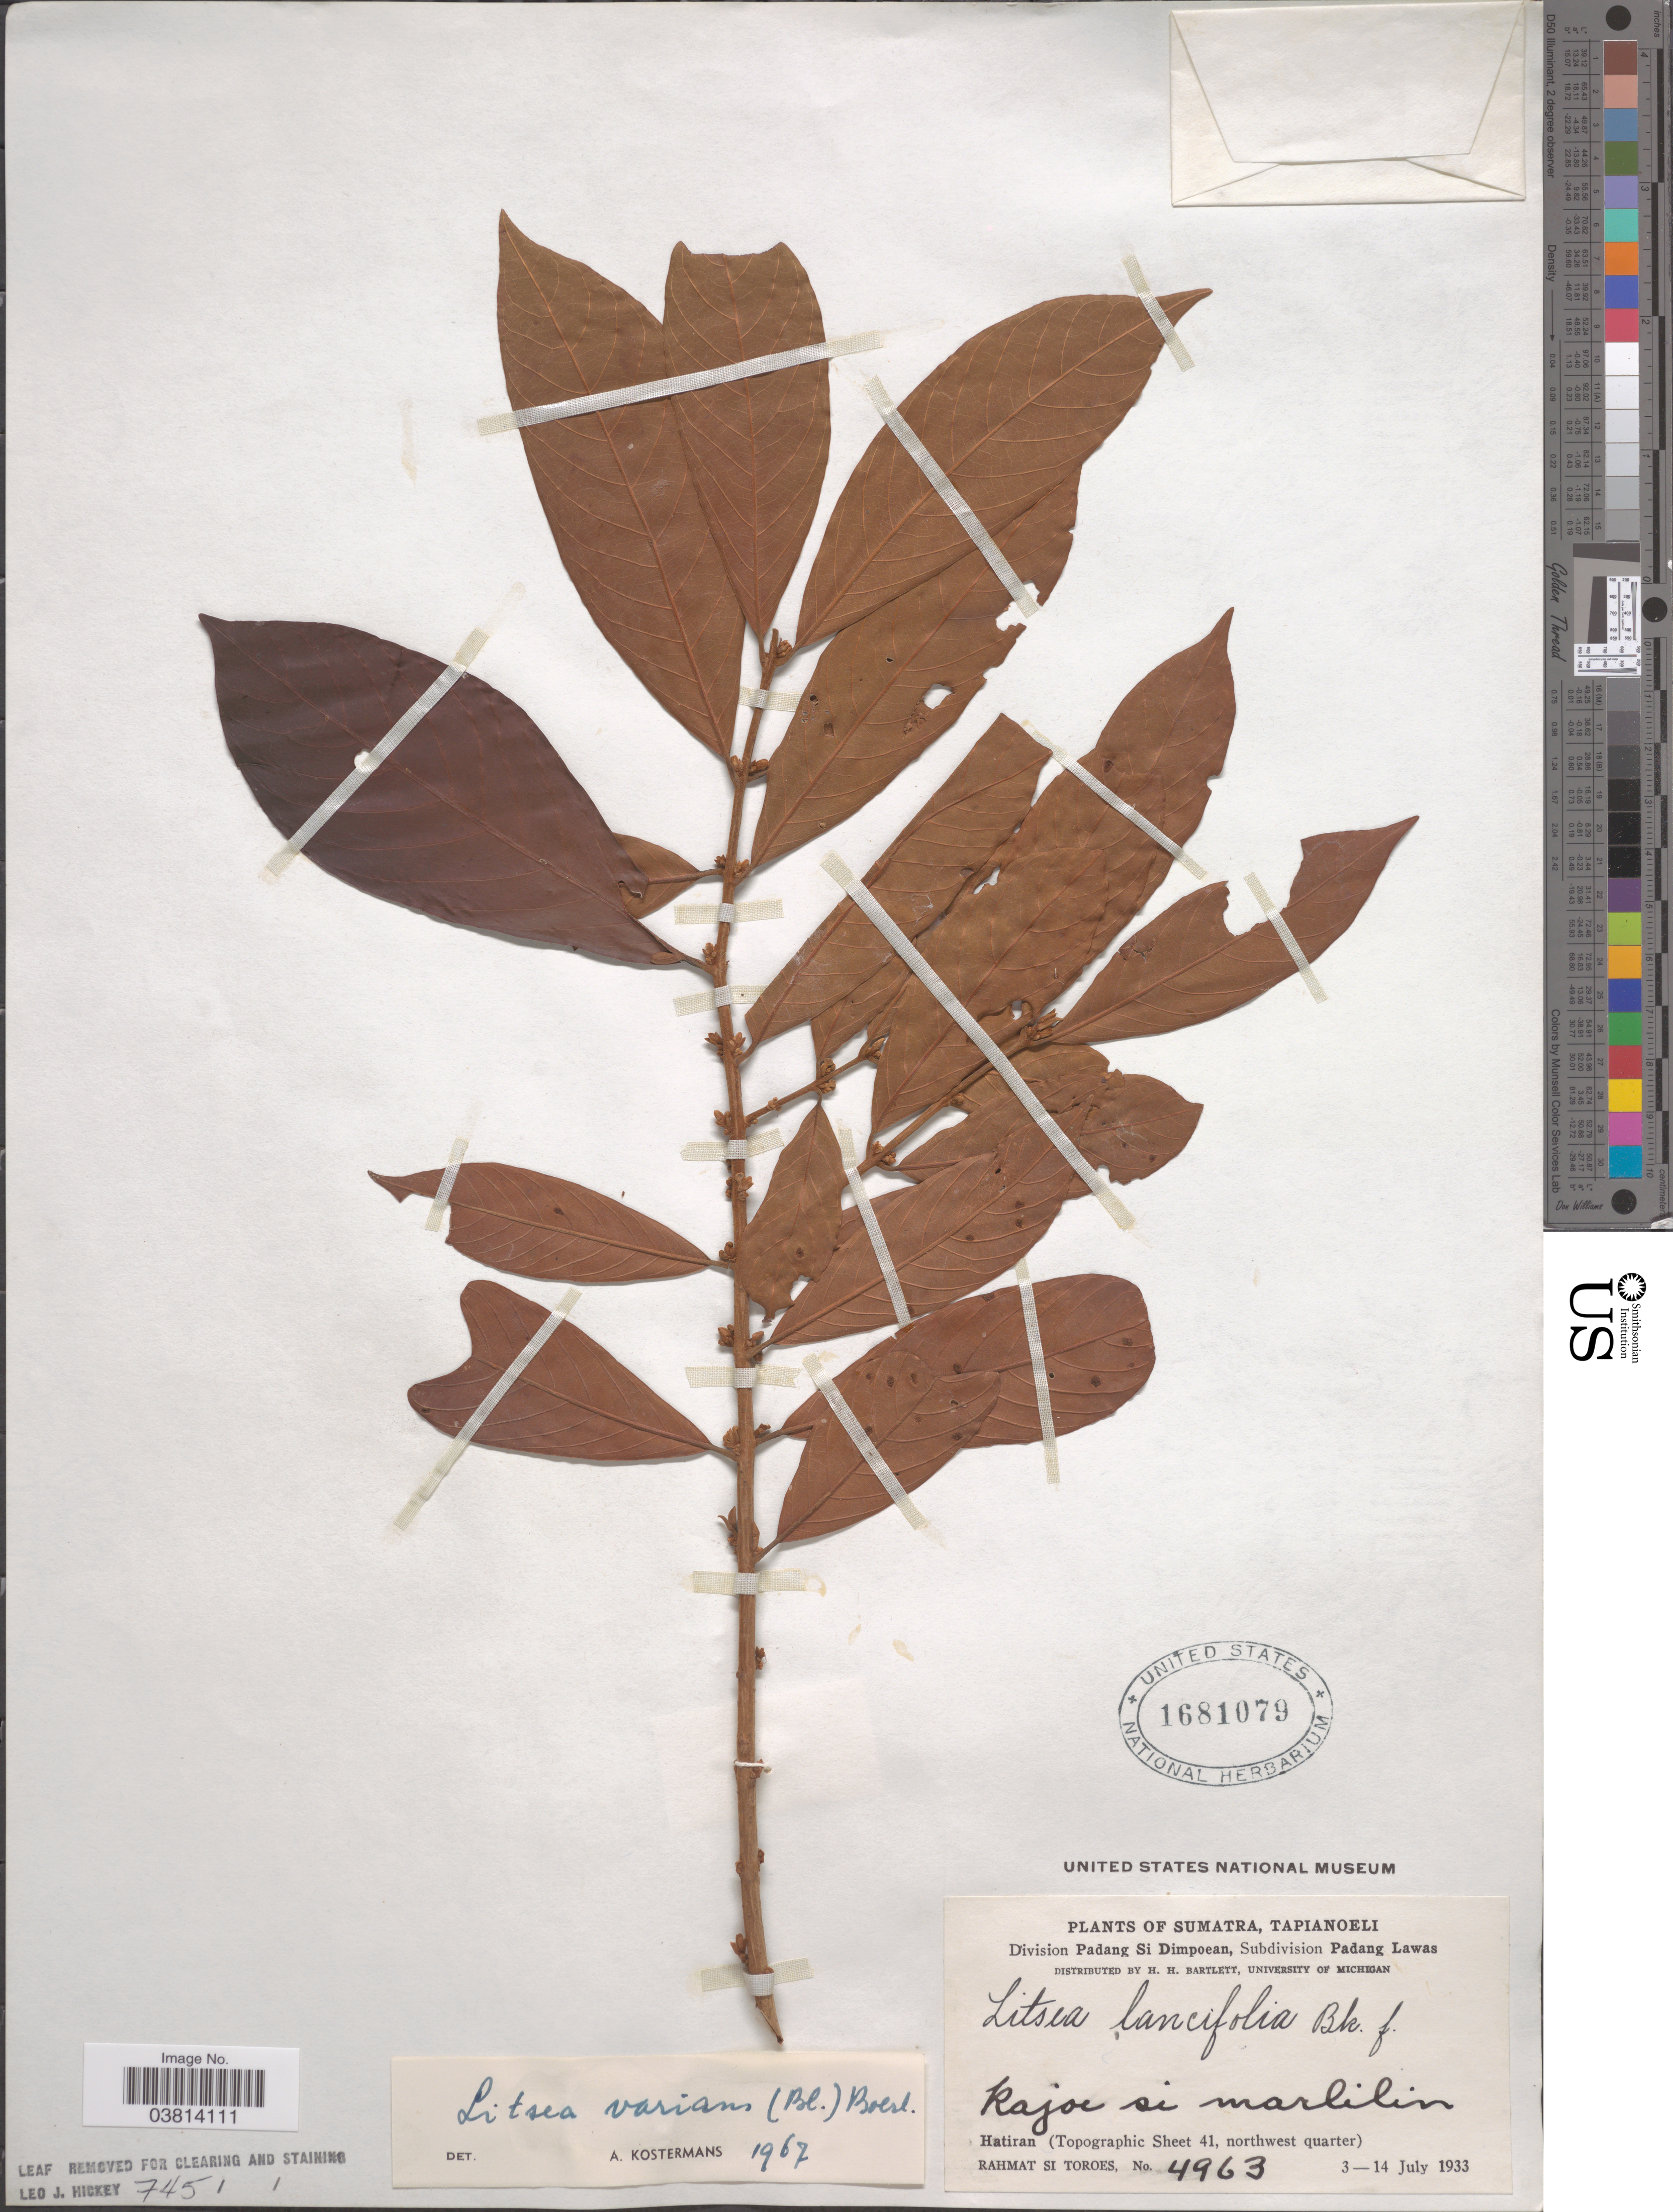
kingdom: Plantae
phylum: Tracheophyta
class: Magnoliopsida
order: Laurales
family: Lauraceae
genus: Litsea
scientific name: Litsea varians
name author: (Blume) Boerl.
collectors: Rahmat Si Boeea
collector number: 4963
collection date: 1933-07-03/1933-07-14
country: Indonesia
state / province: Sumatra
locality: Tapianoeli. Division Padang Si Dimpoean, Subdivision Padang Lawas. Hatiran (Topographic Sheet 41, northwest quarter).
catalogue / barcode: US 1681079